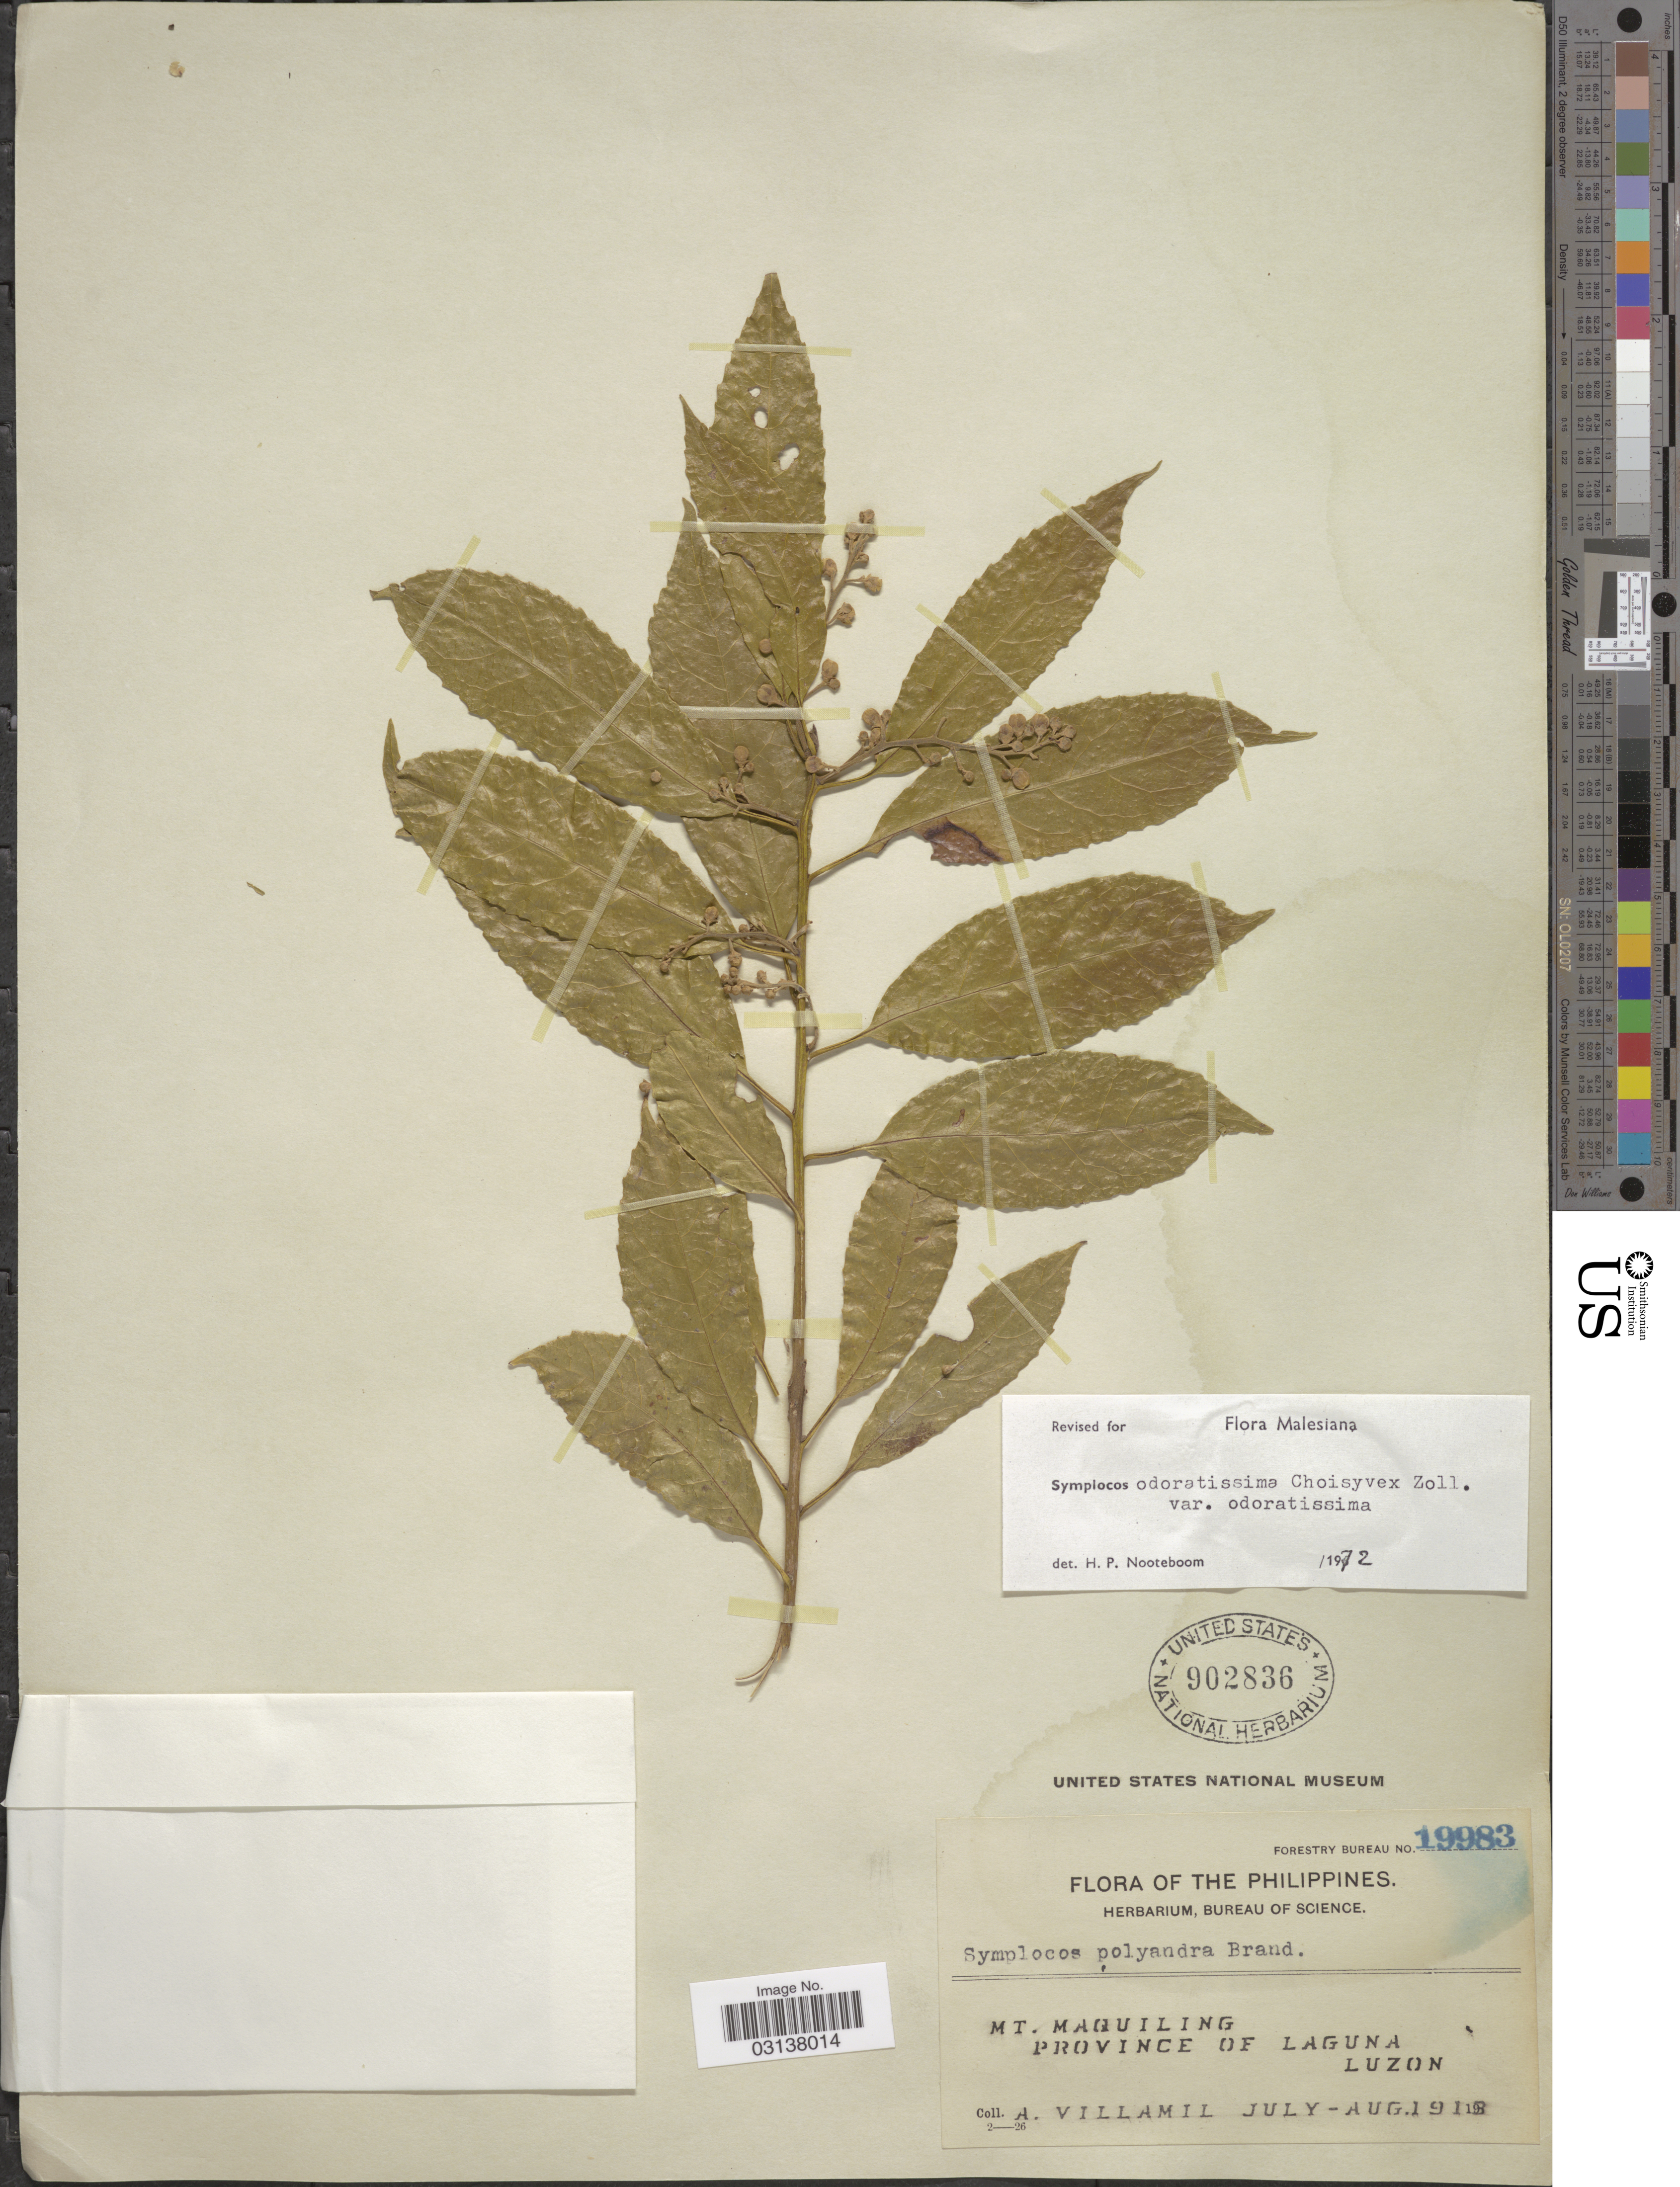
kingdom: Plantae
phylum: Tracheophyta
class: Magnoliopsida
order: Ericales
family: Symplocaceae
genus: Symplocos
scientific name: Symplocos odoratissima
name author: (Blume) Choisy ex Zoll.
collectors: A. Villamil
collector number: Forestry Bureau 19983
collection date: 1918-07/1918-08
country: Philippines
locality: The Philippines. Mt. Maquiling. Province of Laguna, Luzon.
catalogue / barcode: US 902836